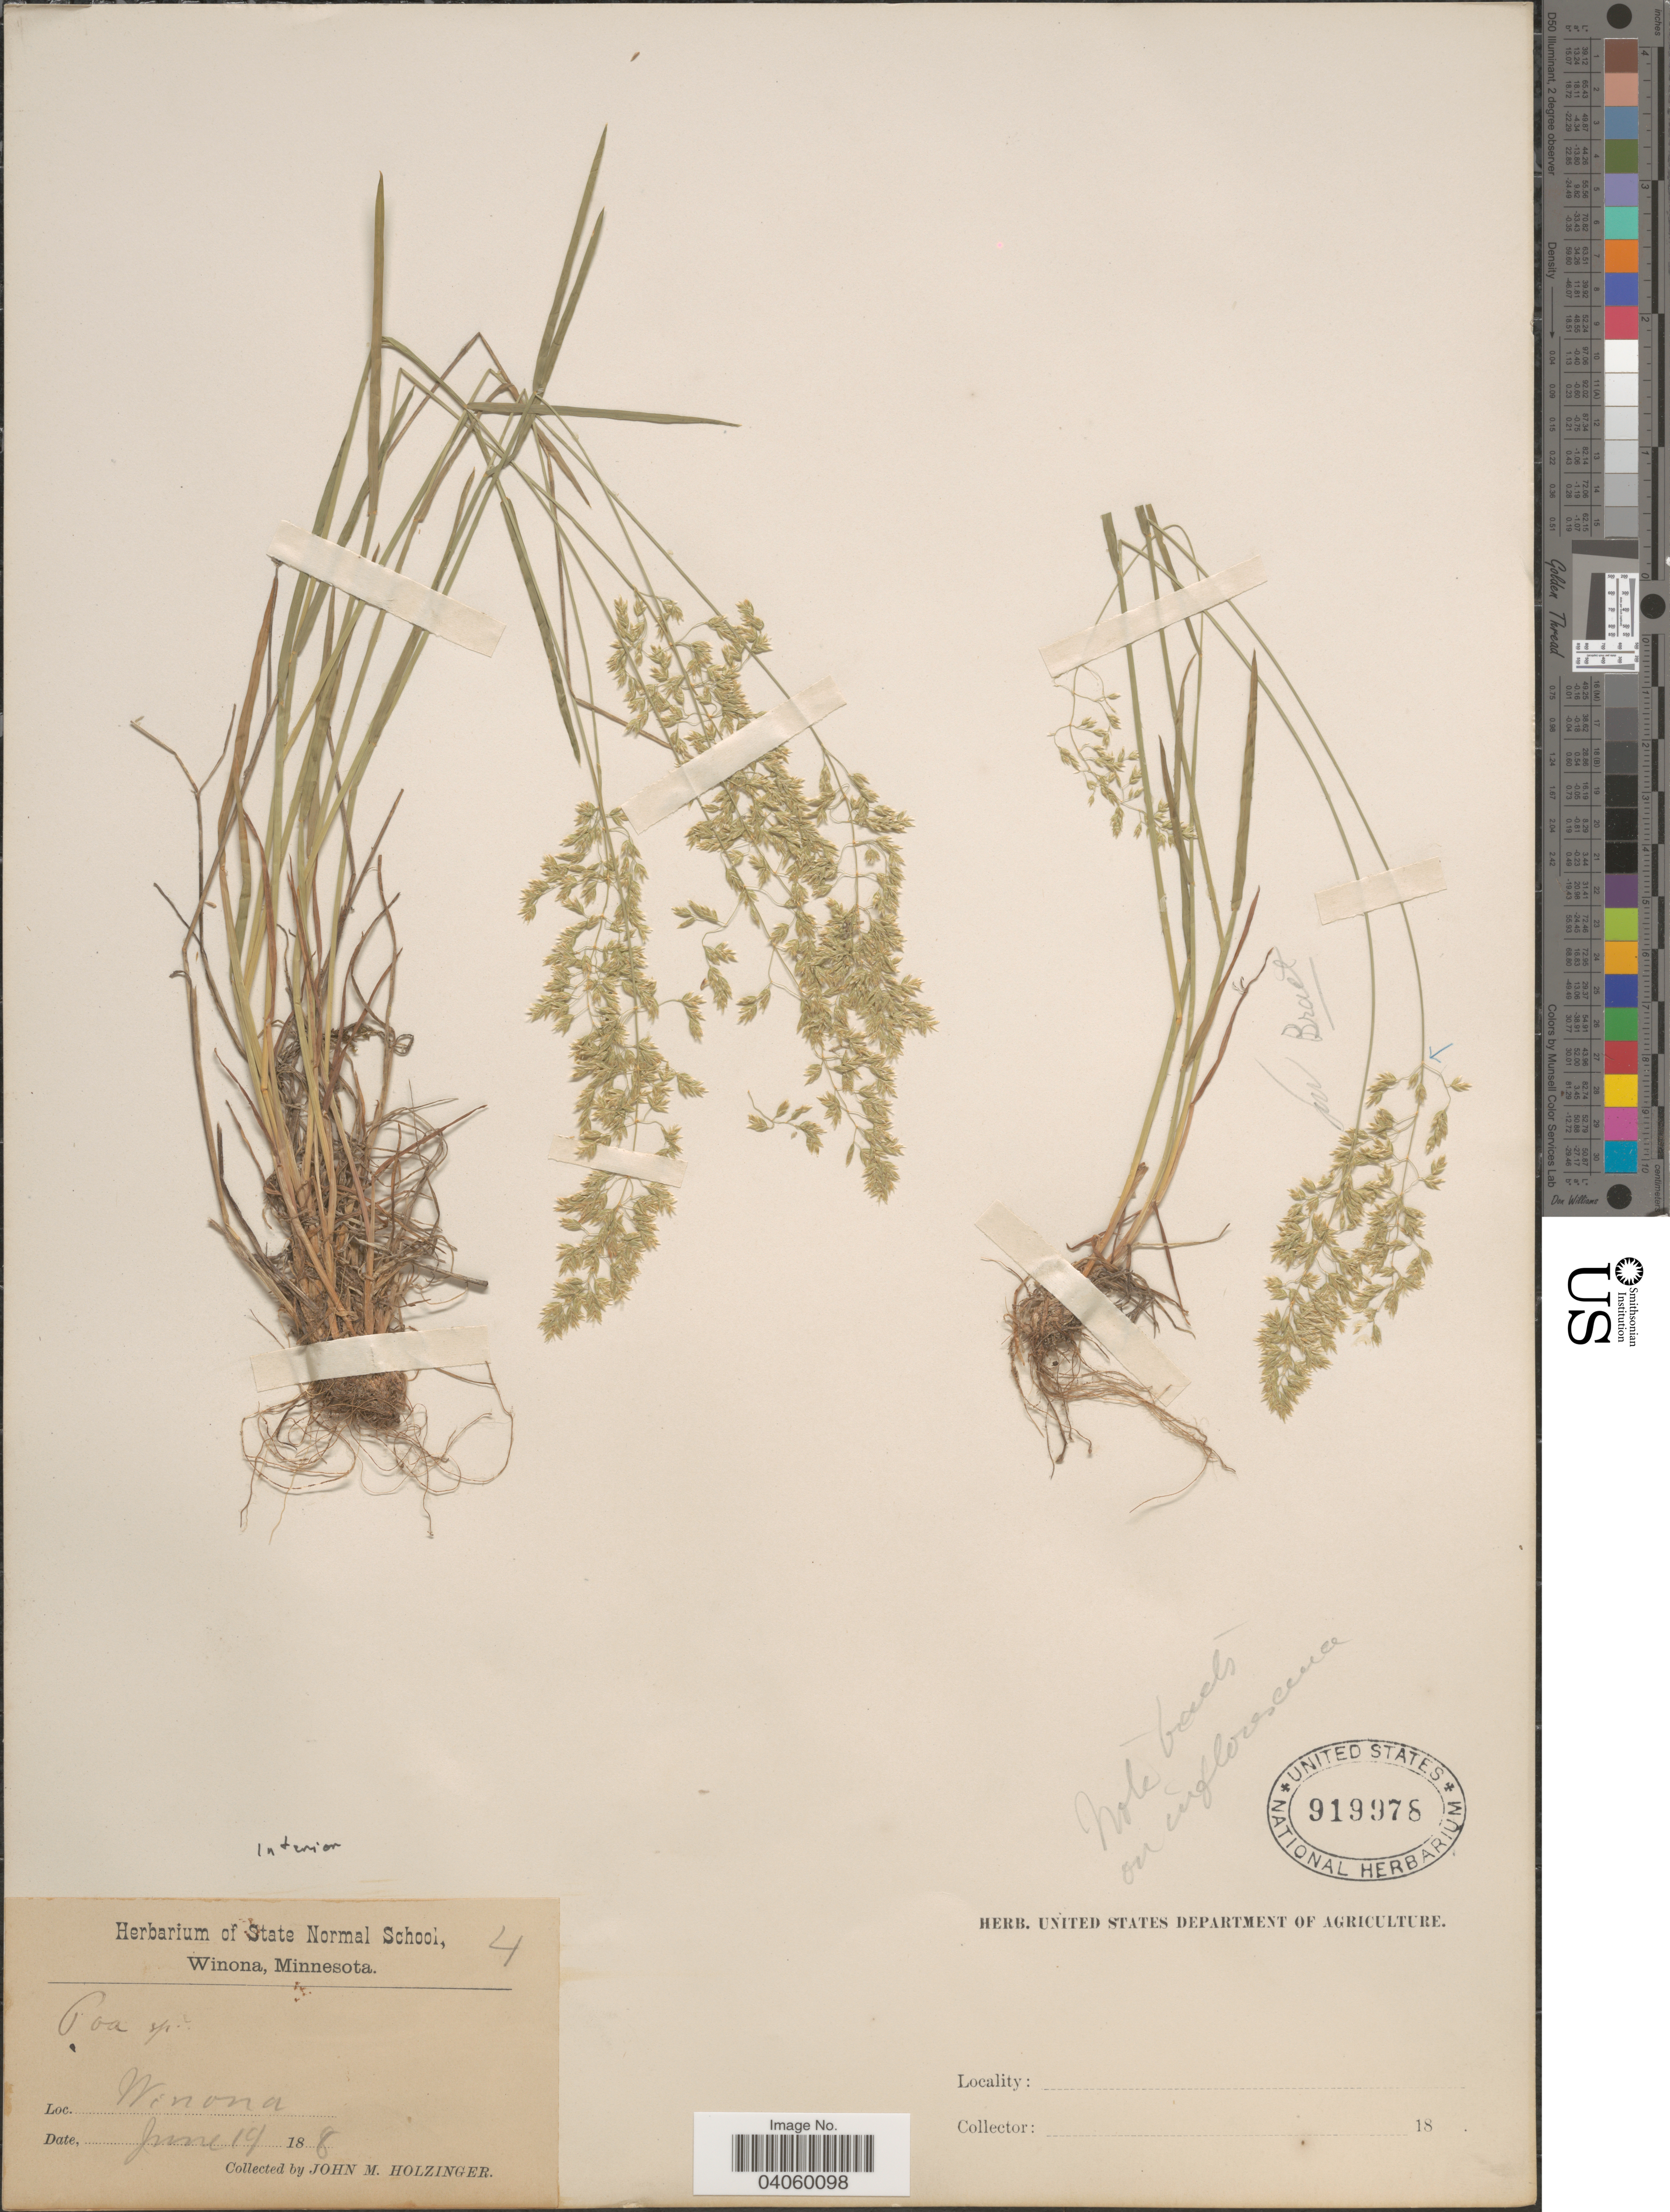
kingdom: Plantae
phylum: Tracheophyta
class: Liliopsida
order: Poales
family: Poaceae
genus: Poa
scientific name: Poa palustris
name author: L.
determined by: Soreng, Robert J., Research Associate (BOT), Smithsonian Institution - National Museum of Natural History (UNITED STATES)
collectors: J. M. Holzinger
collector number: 4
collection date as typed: June 19 188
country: United States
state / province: Minnesota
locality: Winona.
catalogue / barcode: US 919978